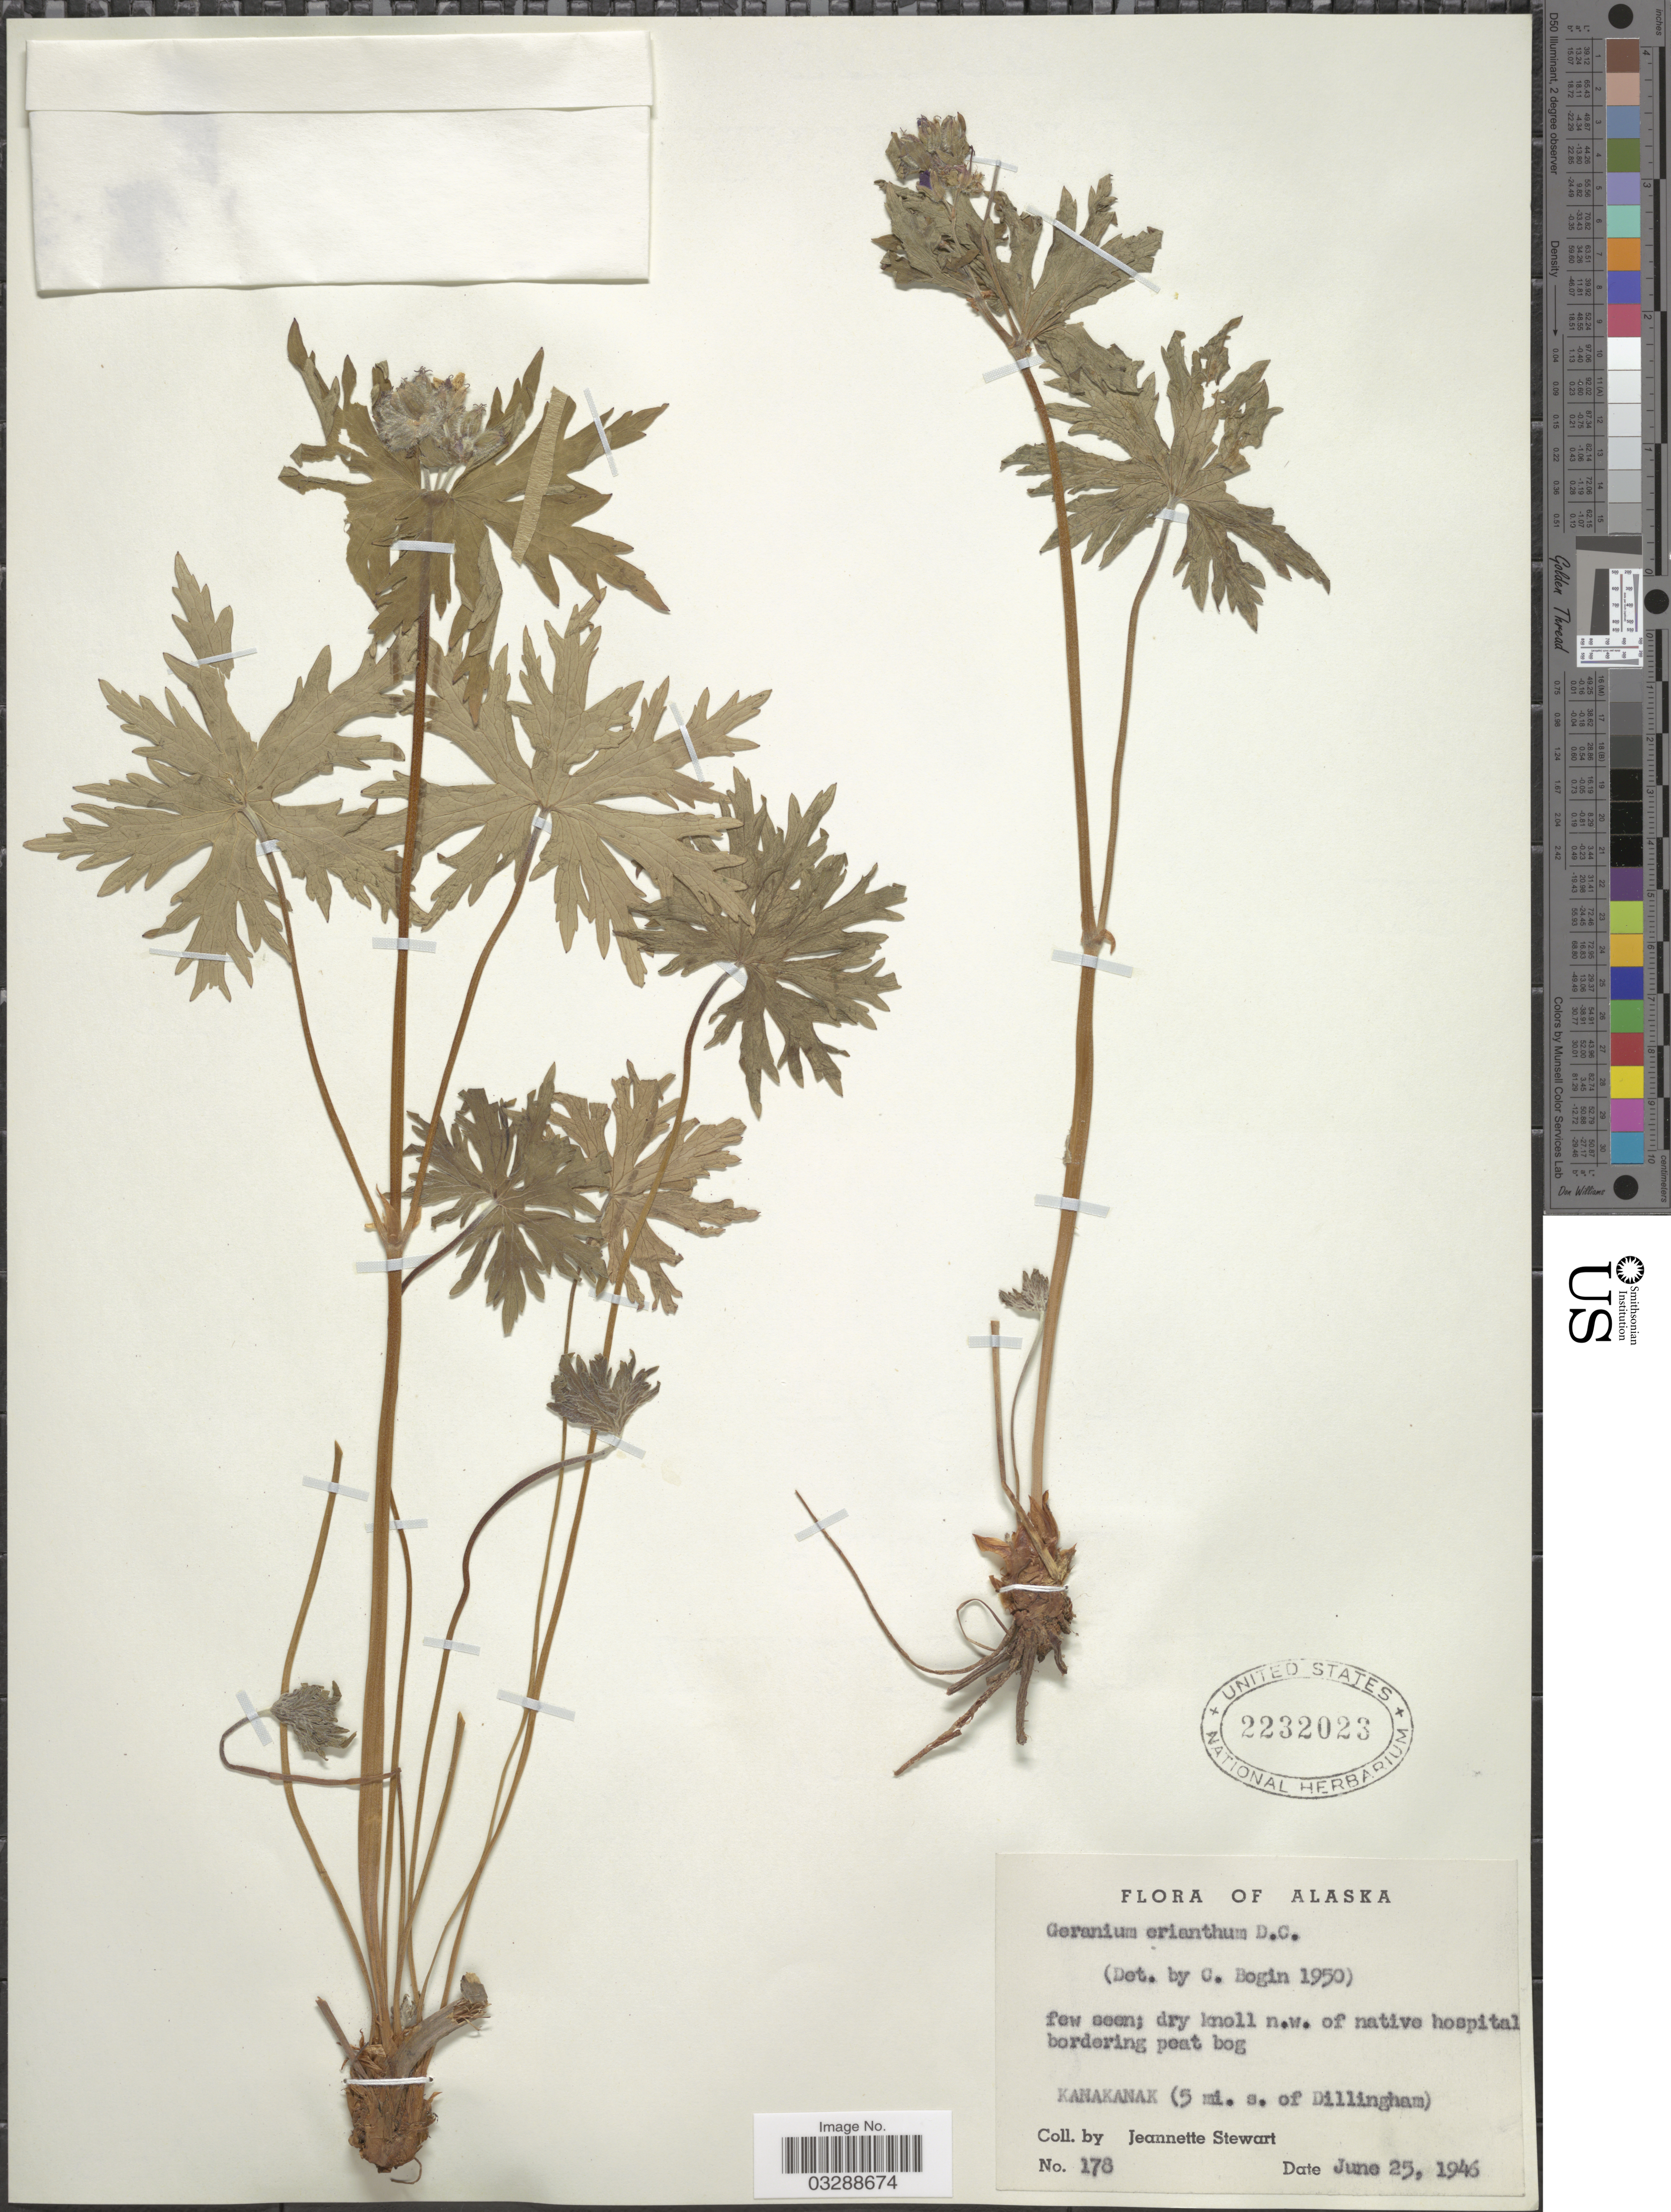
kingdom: Plantae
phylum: Tracheophyta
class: Magnoliopsida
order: Geraniales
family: Geraniaceae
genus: Geranium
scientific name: Geranium erianthum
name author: DC.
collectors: J. R. Steward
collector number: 178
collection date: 1946-06-25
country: United States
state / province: Alaska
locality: Kanakanak (5 mi. s. of Dillingham).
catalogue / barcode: US 2232023